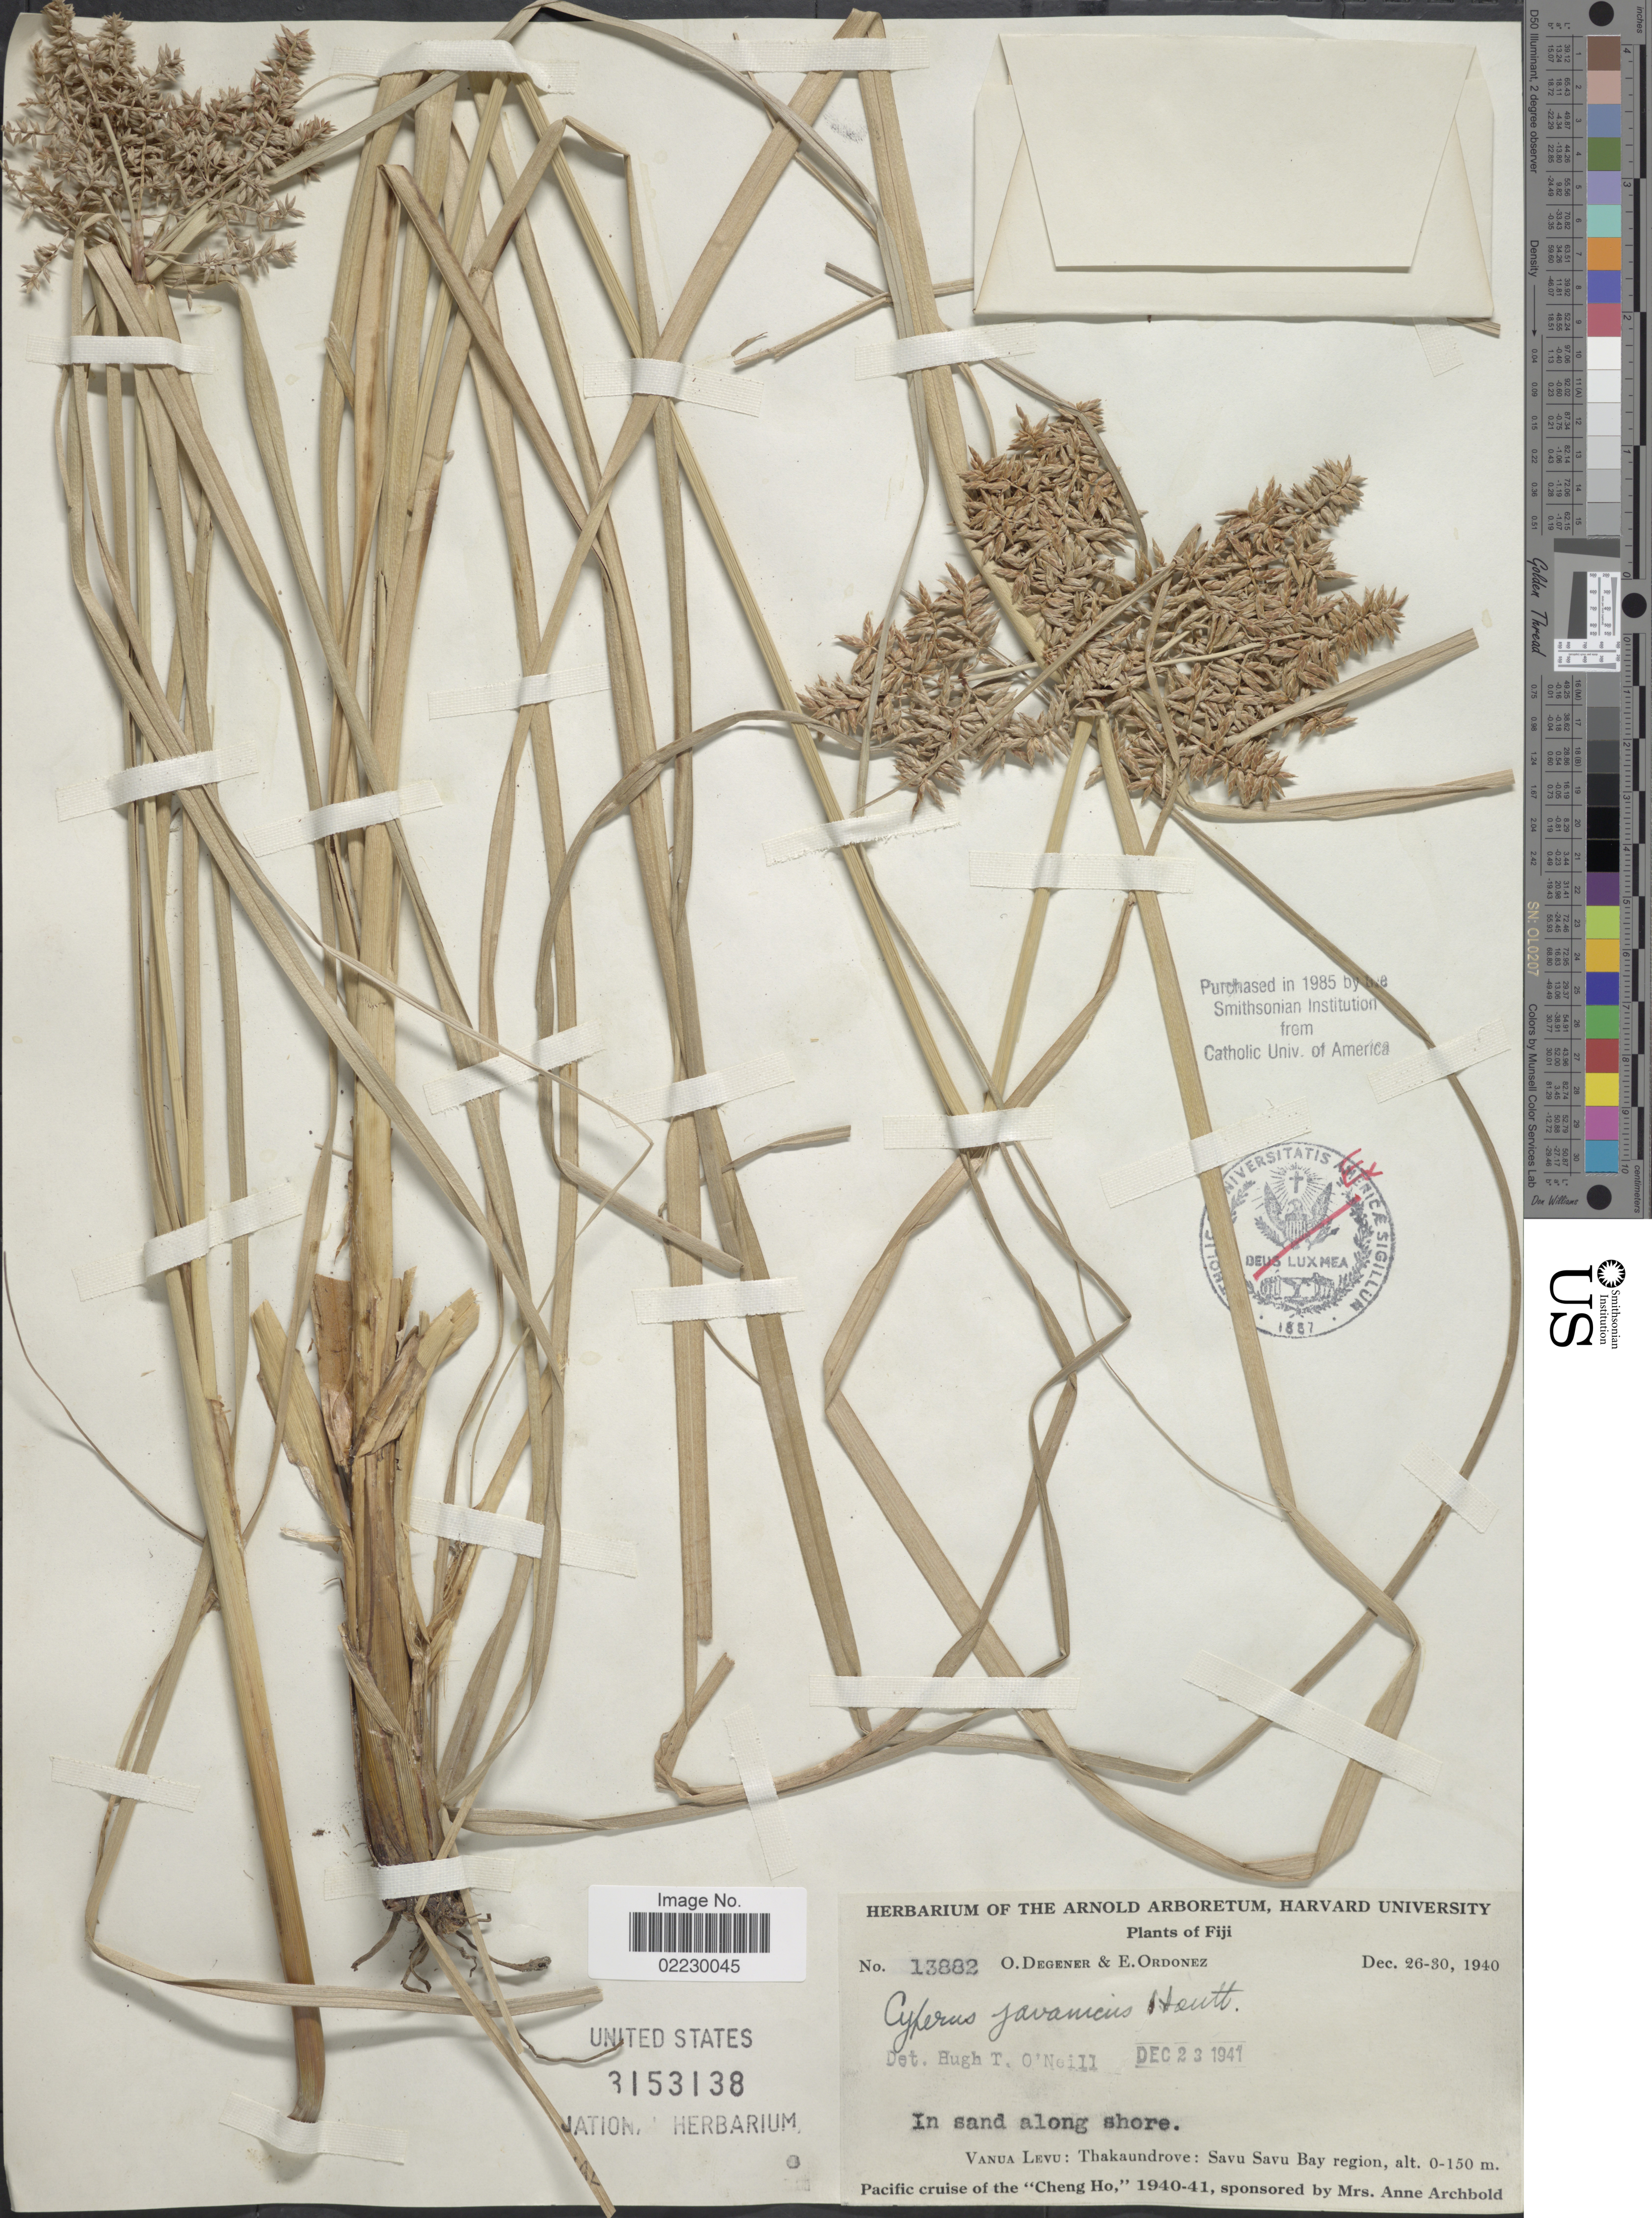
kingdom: Plantae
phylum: Tracheophyta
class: Liliopsida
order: Poales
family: Cyperaceae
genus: Cyperus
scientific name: Cyperus javanicus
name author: Houtt.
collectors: O. Degener & E. Ordonez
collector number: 13882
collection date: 1940-12-26/1940-12-30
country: Fiji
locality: Vanua Levu: Thakaundrove: Savu Savu Bay Region. Pacific cruise of the "Cheng Ho"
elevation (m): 0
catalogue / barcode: US 3153138